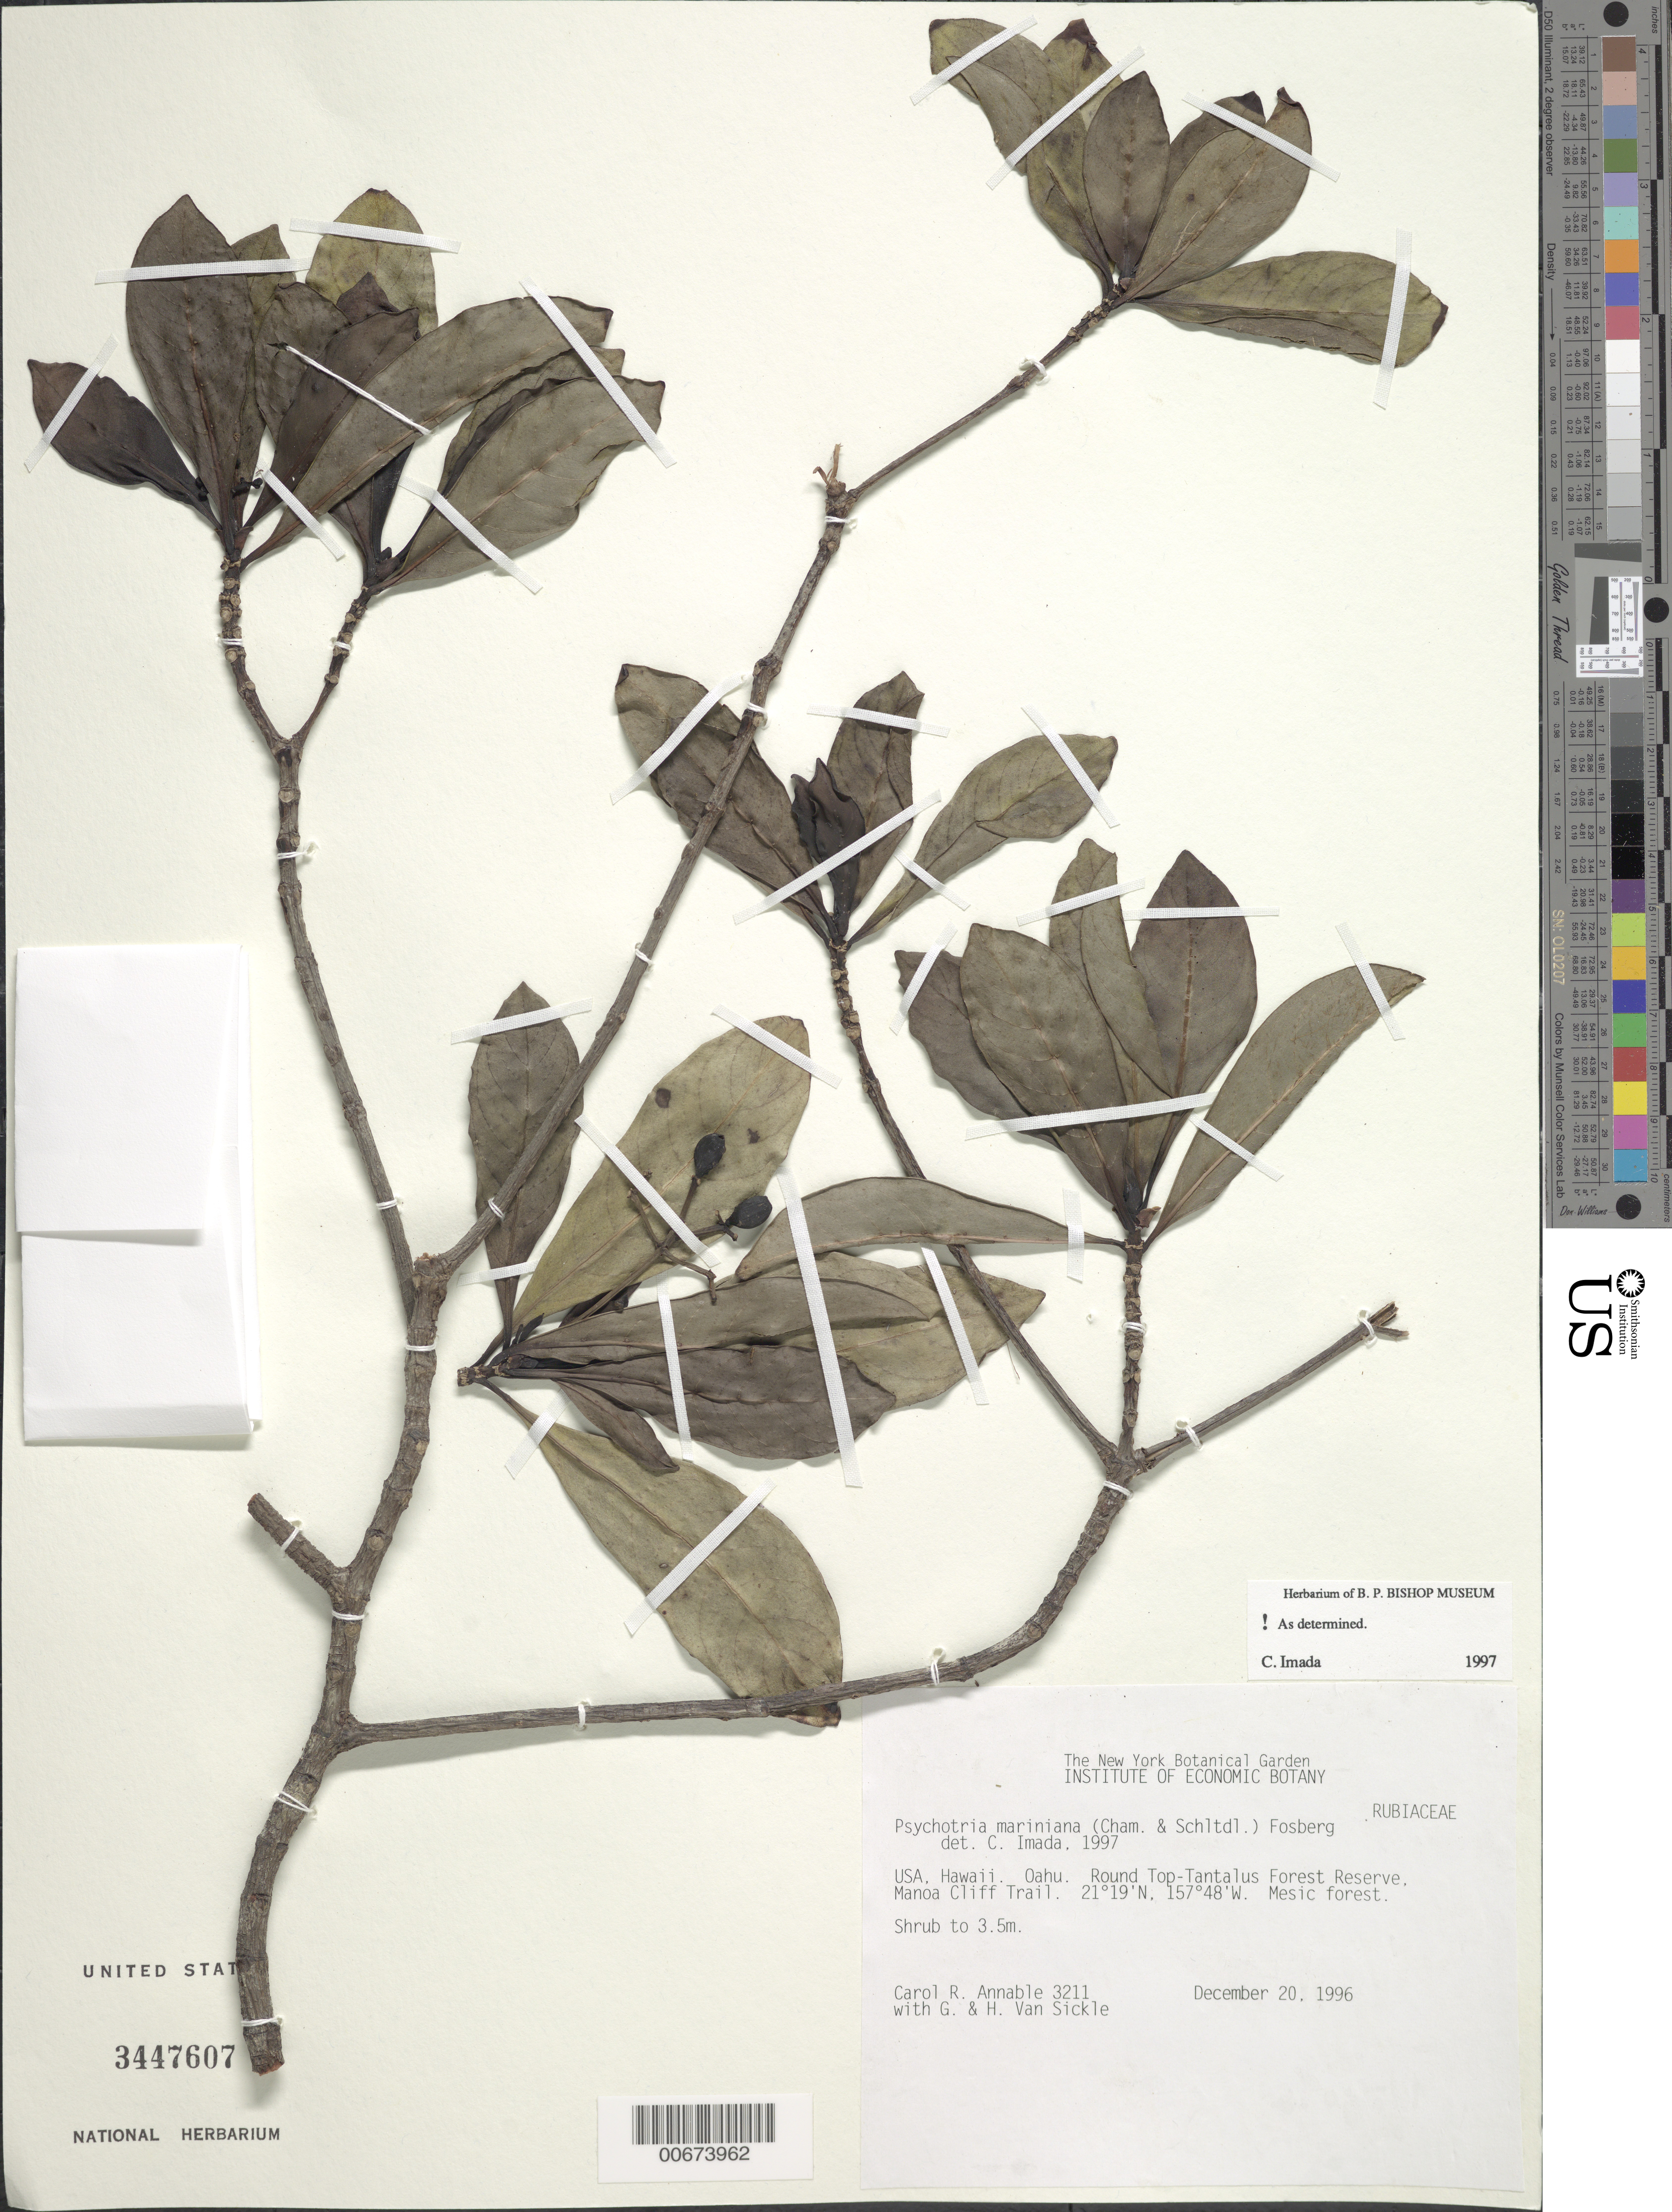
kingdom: Plantae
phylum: Tracheophyta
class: Magnoliopsida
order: Gentianales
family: Rubiaceae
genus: Psychotria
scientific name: Psychotria mariniana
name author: (Cham. & Schltdl.) Fosberg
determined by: Imada, C.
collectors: C. R. Annable, H. Van Sickle & G. A. Van Sickle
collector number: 3211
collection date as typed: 20 Dec 1996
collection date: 1996-12-20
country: United States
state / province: Hawaii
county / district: Honolulu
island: Oahu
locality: Round Top-Tantalus Forest Reserve, Manoa Cliff Trail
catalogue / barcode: US 3447607